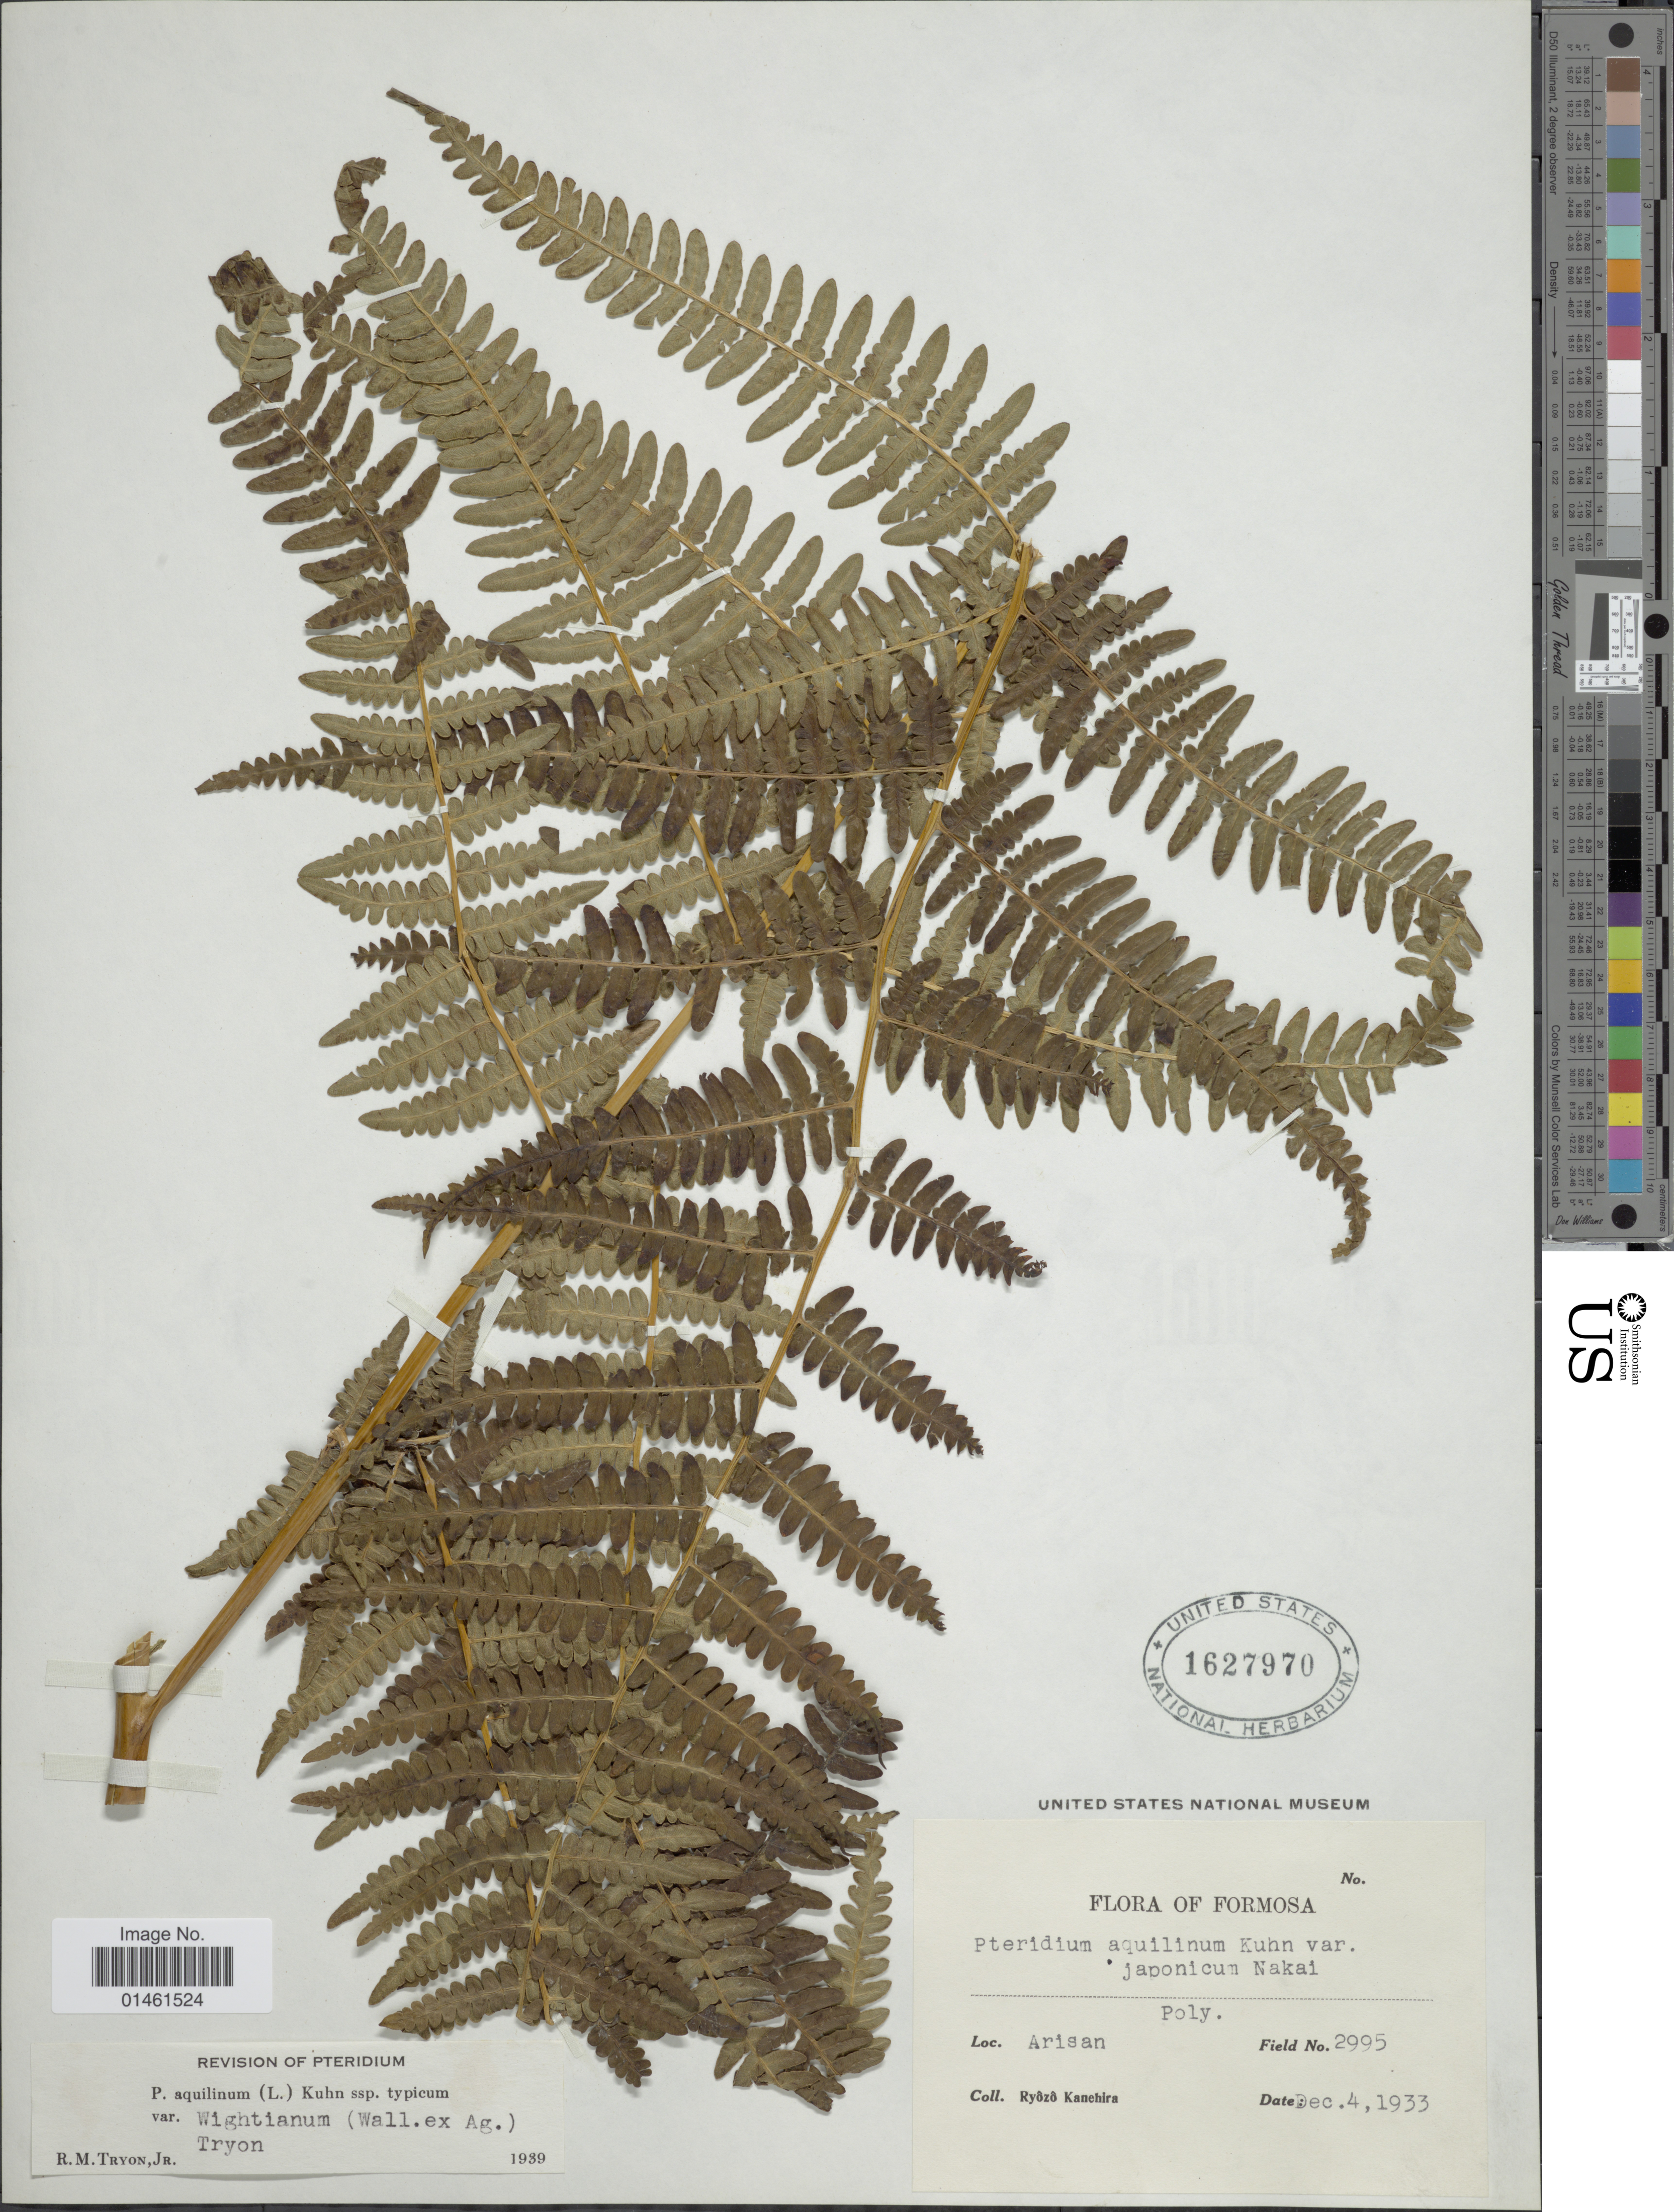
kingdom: Plantae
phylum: Tracheophyta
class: Polypodiopsida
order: Polypodiales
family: Dennstaedtiaceae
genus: Pteridium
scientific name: Pteridium aquilinum var. wightianum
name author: (J. Agardh) R.M. Tryon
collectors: R. Kanehira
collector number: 2995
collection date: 1933-12-04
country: Taiwan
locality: Formosa, Arisan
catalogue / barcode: US 1627970